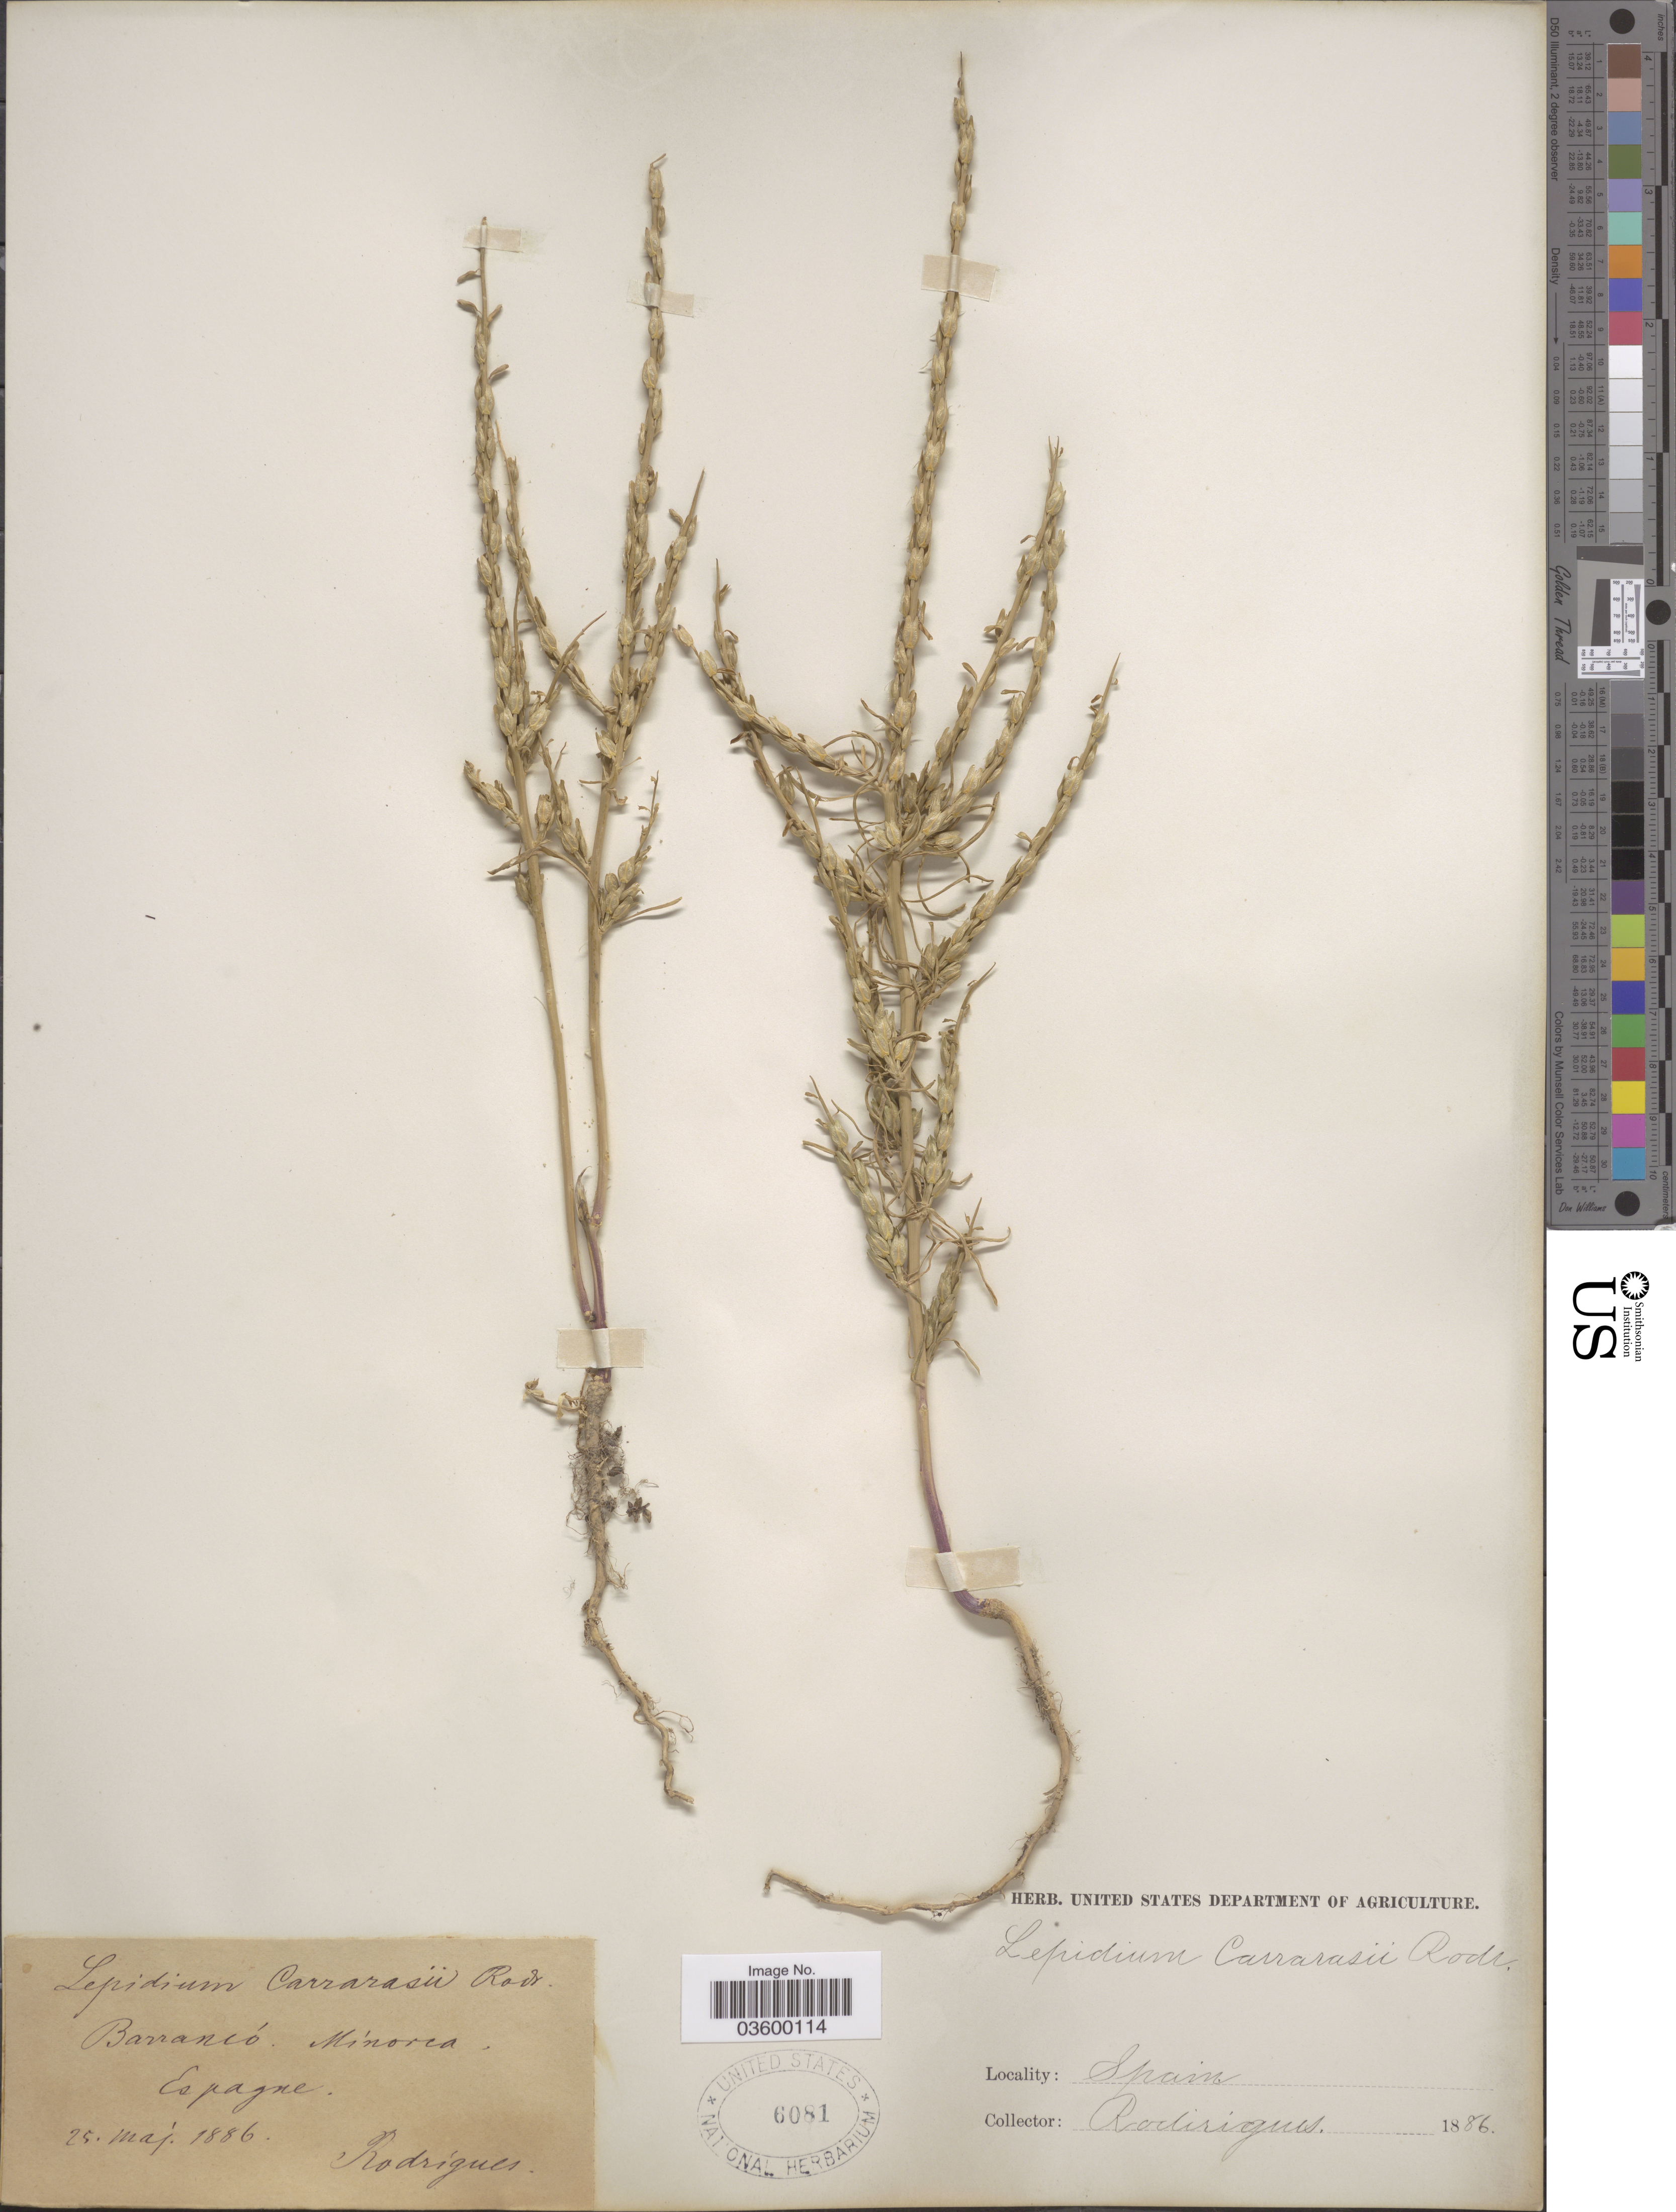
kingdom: Plantae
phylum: Tracheophyta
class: Magnoliopsida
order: Brassicales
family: Brassicaceae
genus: Lepidium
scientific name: Lepidium carrerasii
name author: J.J. Rodr.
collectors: Rodrigues, --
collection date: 1886-05-25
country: Spain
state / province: Islas Baleares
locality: Barrancó. Minorca. Espagne.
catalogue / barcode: US 6081